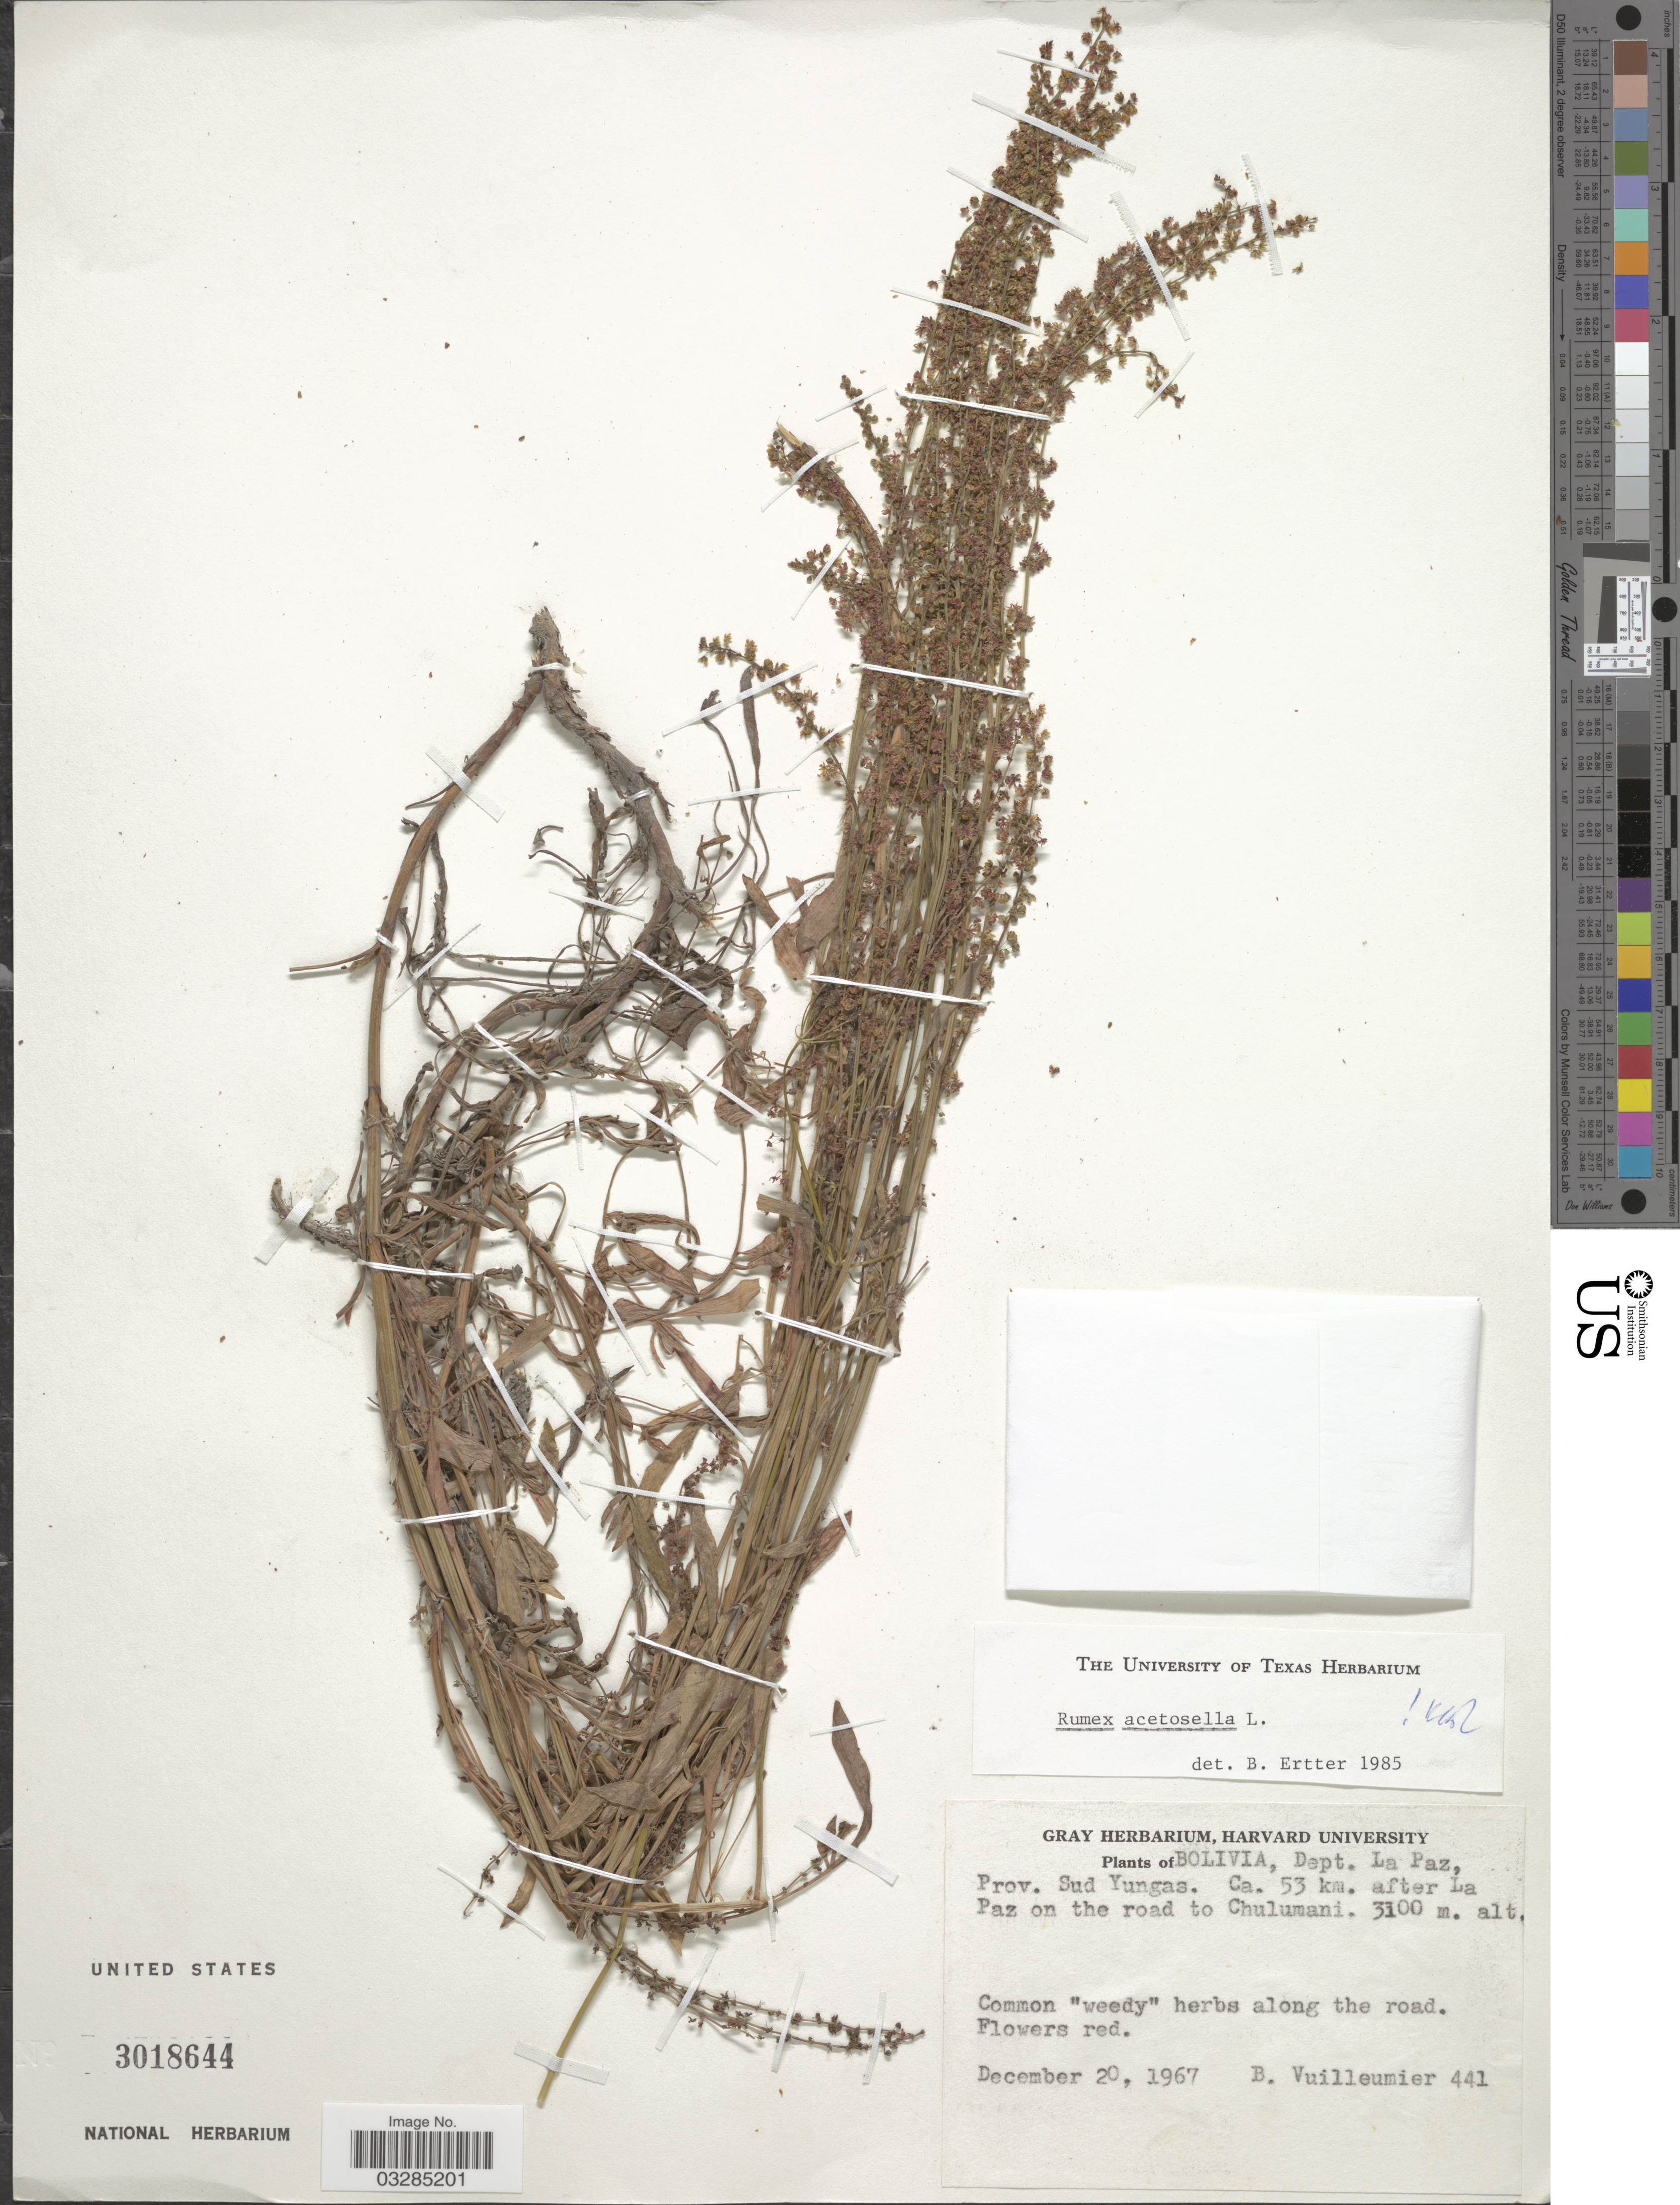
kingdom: Plantae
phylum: Tracheophyta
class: Magnoliopsida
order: Caryophyllales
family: Polygonaceae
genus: Rumex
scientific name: Rumex acetosella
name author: L.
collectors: B. Vuilleumier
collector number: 441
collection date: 1967-12-20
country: Bolivia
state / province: La Paz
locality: Dept. La Paz, Prov. Sud Yungas. Ca. 53 km. after La Paz on the road to Chulumani.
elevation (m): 3100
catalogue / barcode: US 3018644